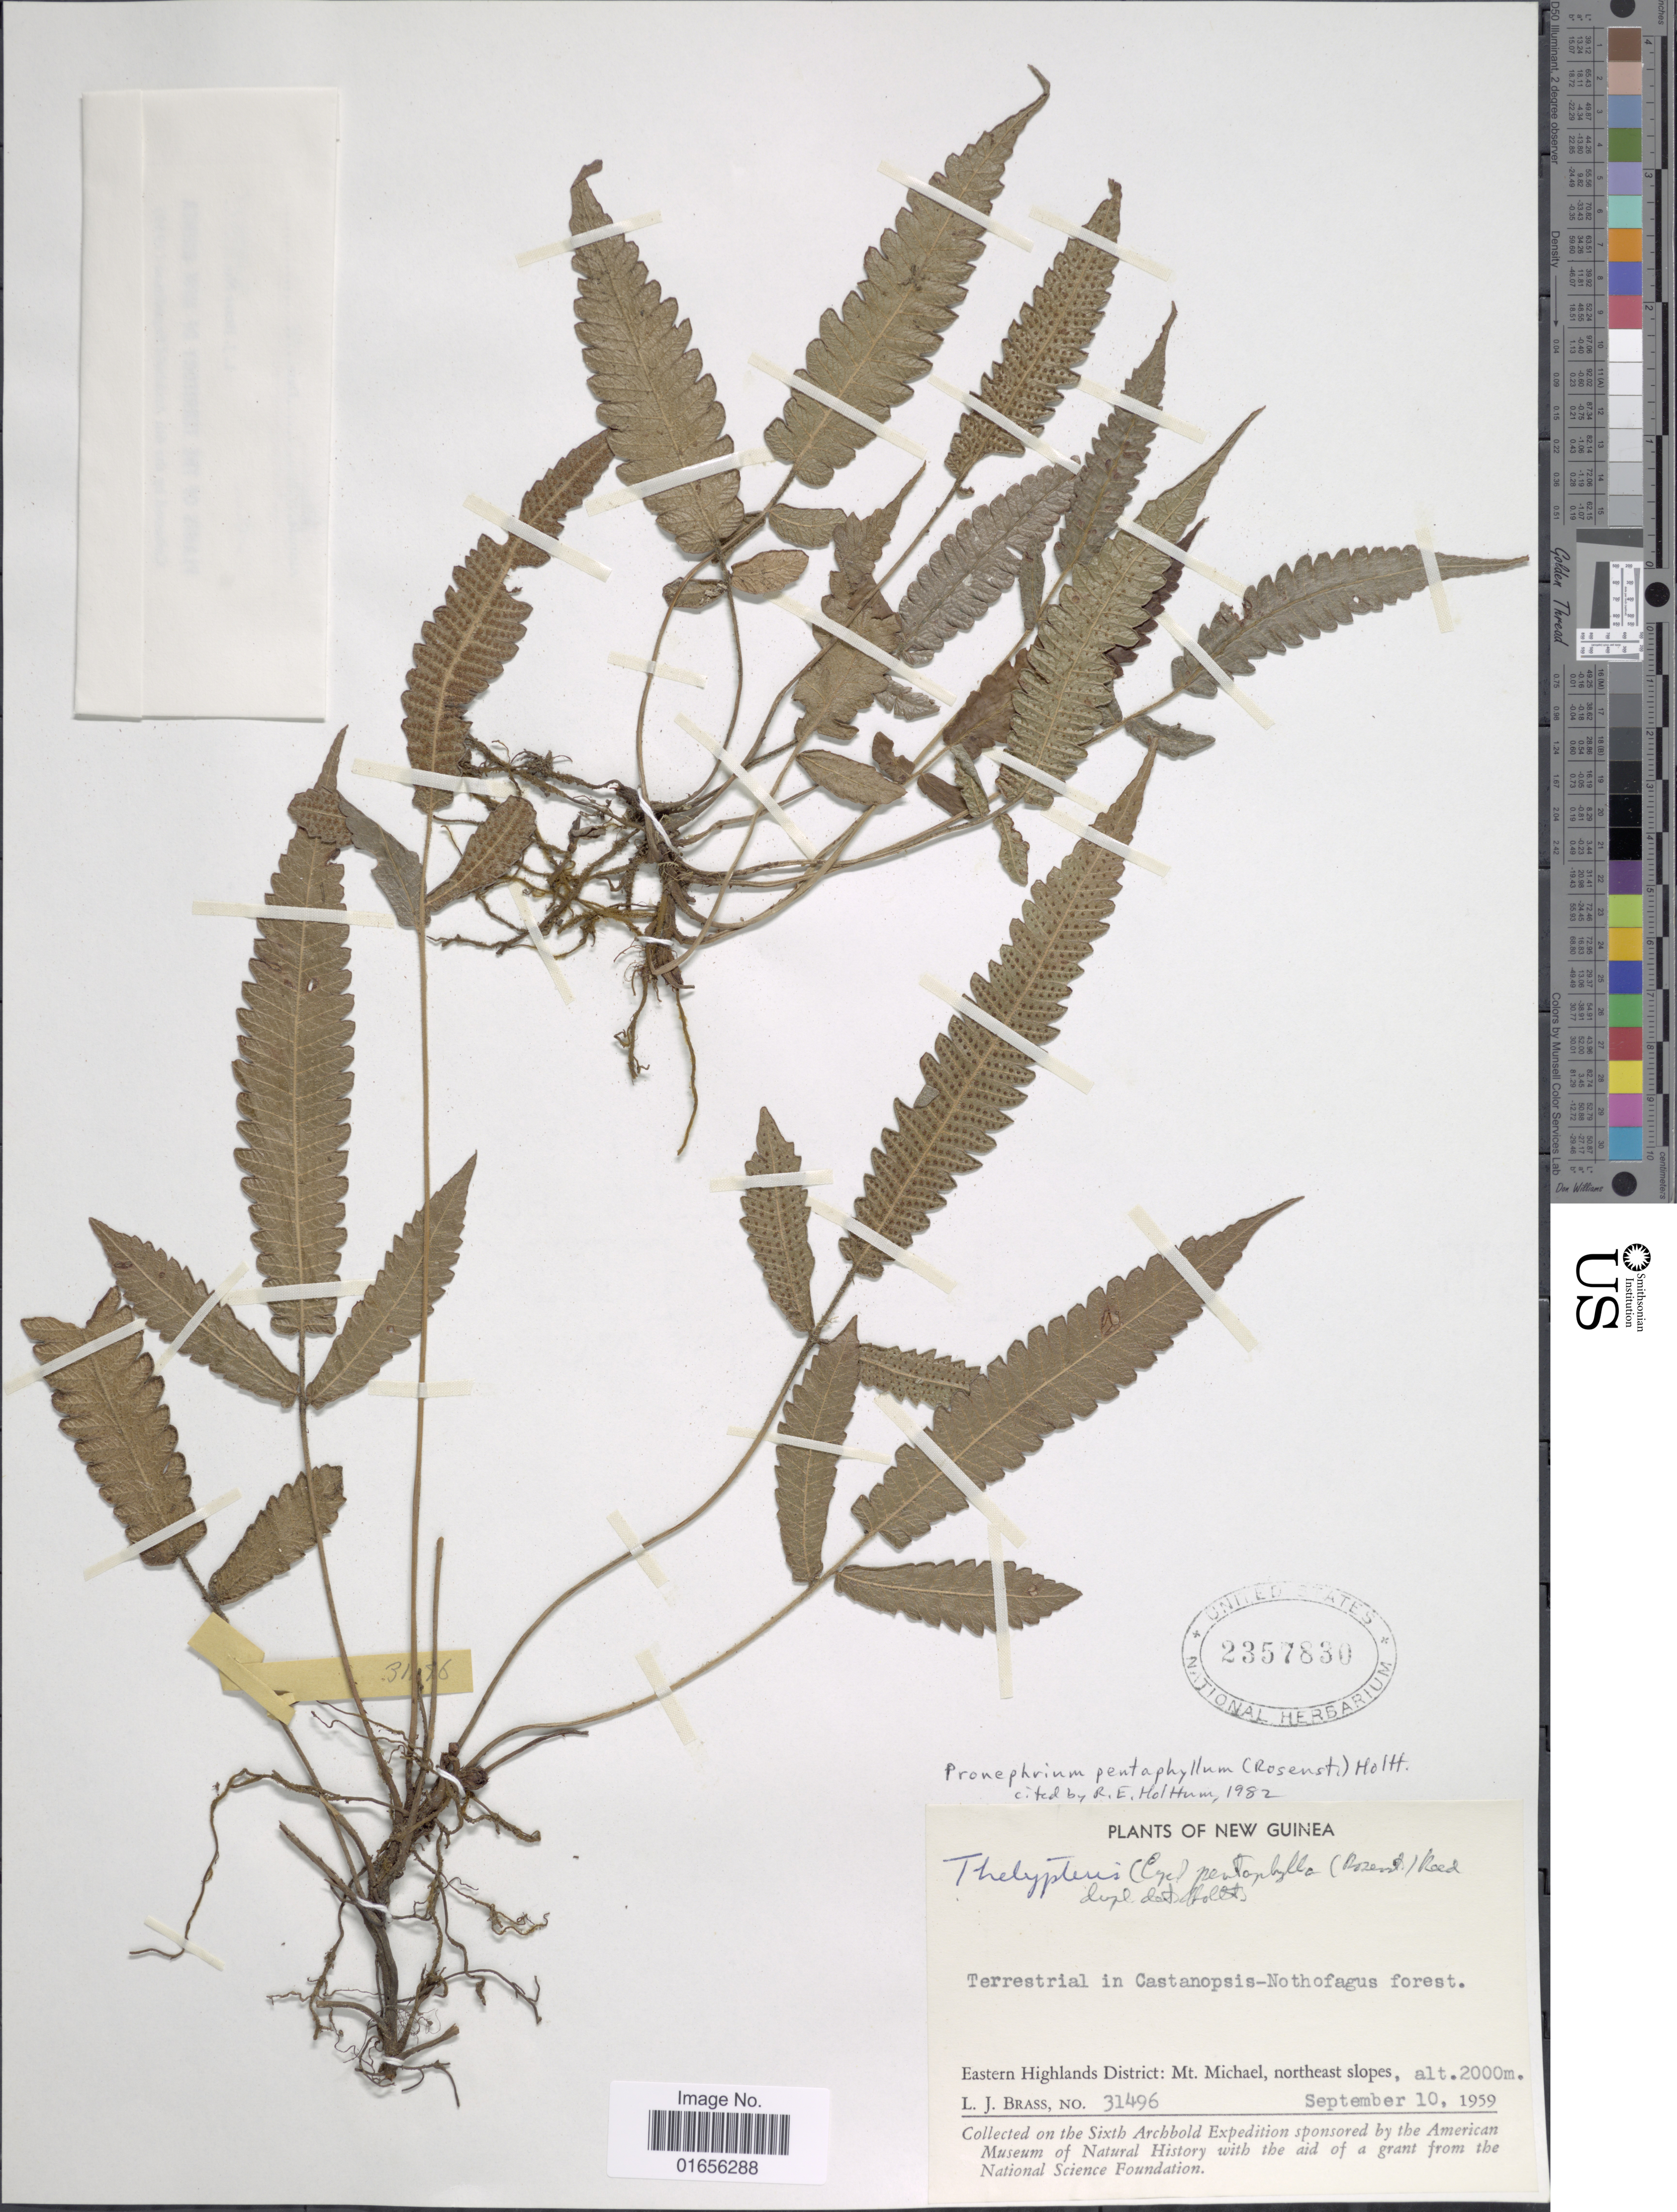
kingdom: Plantae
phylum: Tracheophyta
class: Polypodiopsida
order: Polypodiales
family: Thelypteridaceae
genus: Pronephrium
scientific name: Pronephrium pentaphyllum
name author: (Rosenst.) Holttum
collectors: L. J. Brass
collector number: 31496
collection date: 1959-09-10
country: Papua New Guinea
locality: New Guinea, Eastern Highlands District; Mt. Michael, northeast slopes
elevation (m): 2000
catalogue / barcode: US 2357830